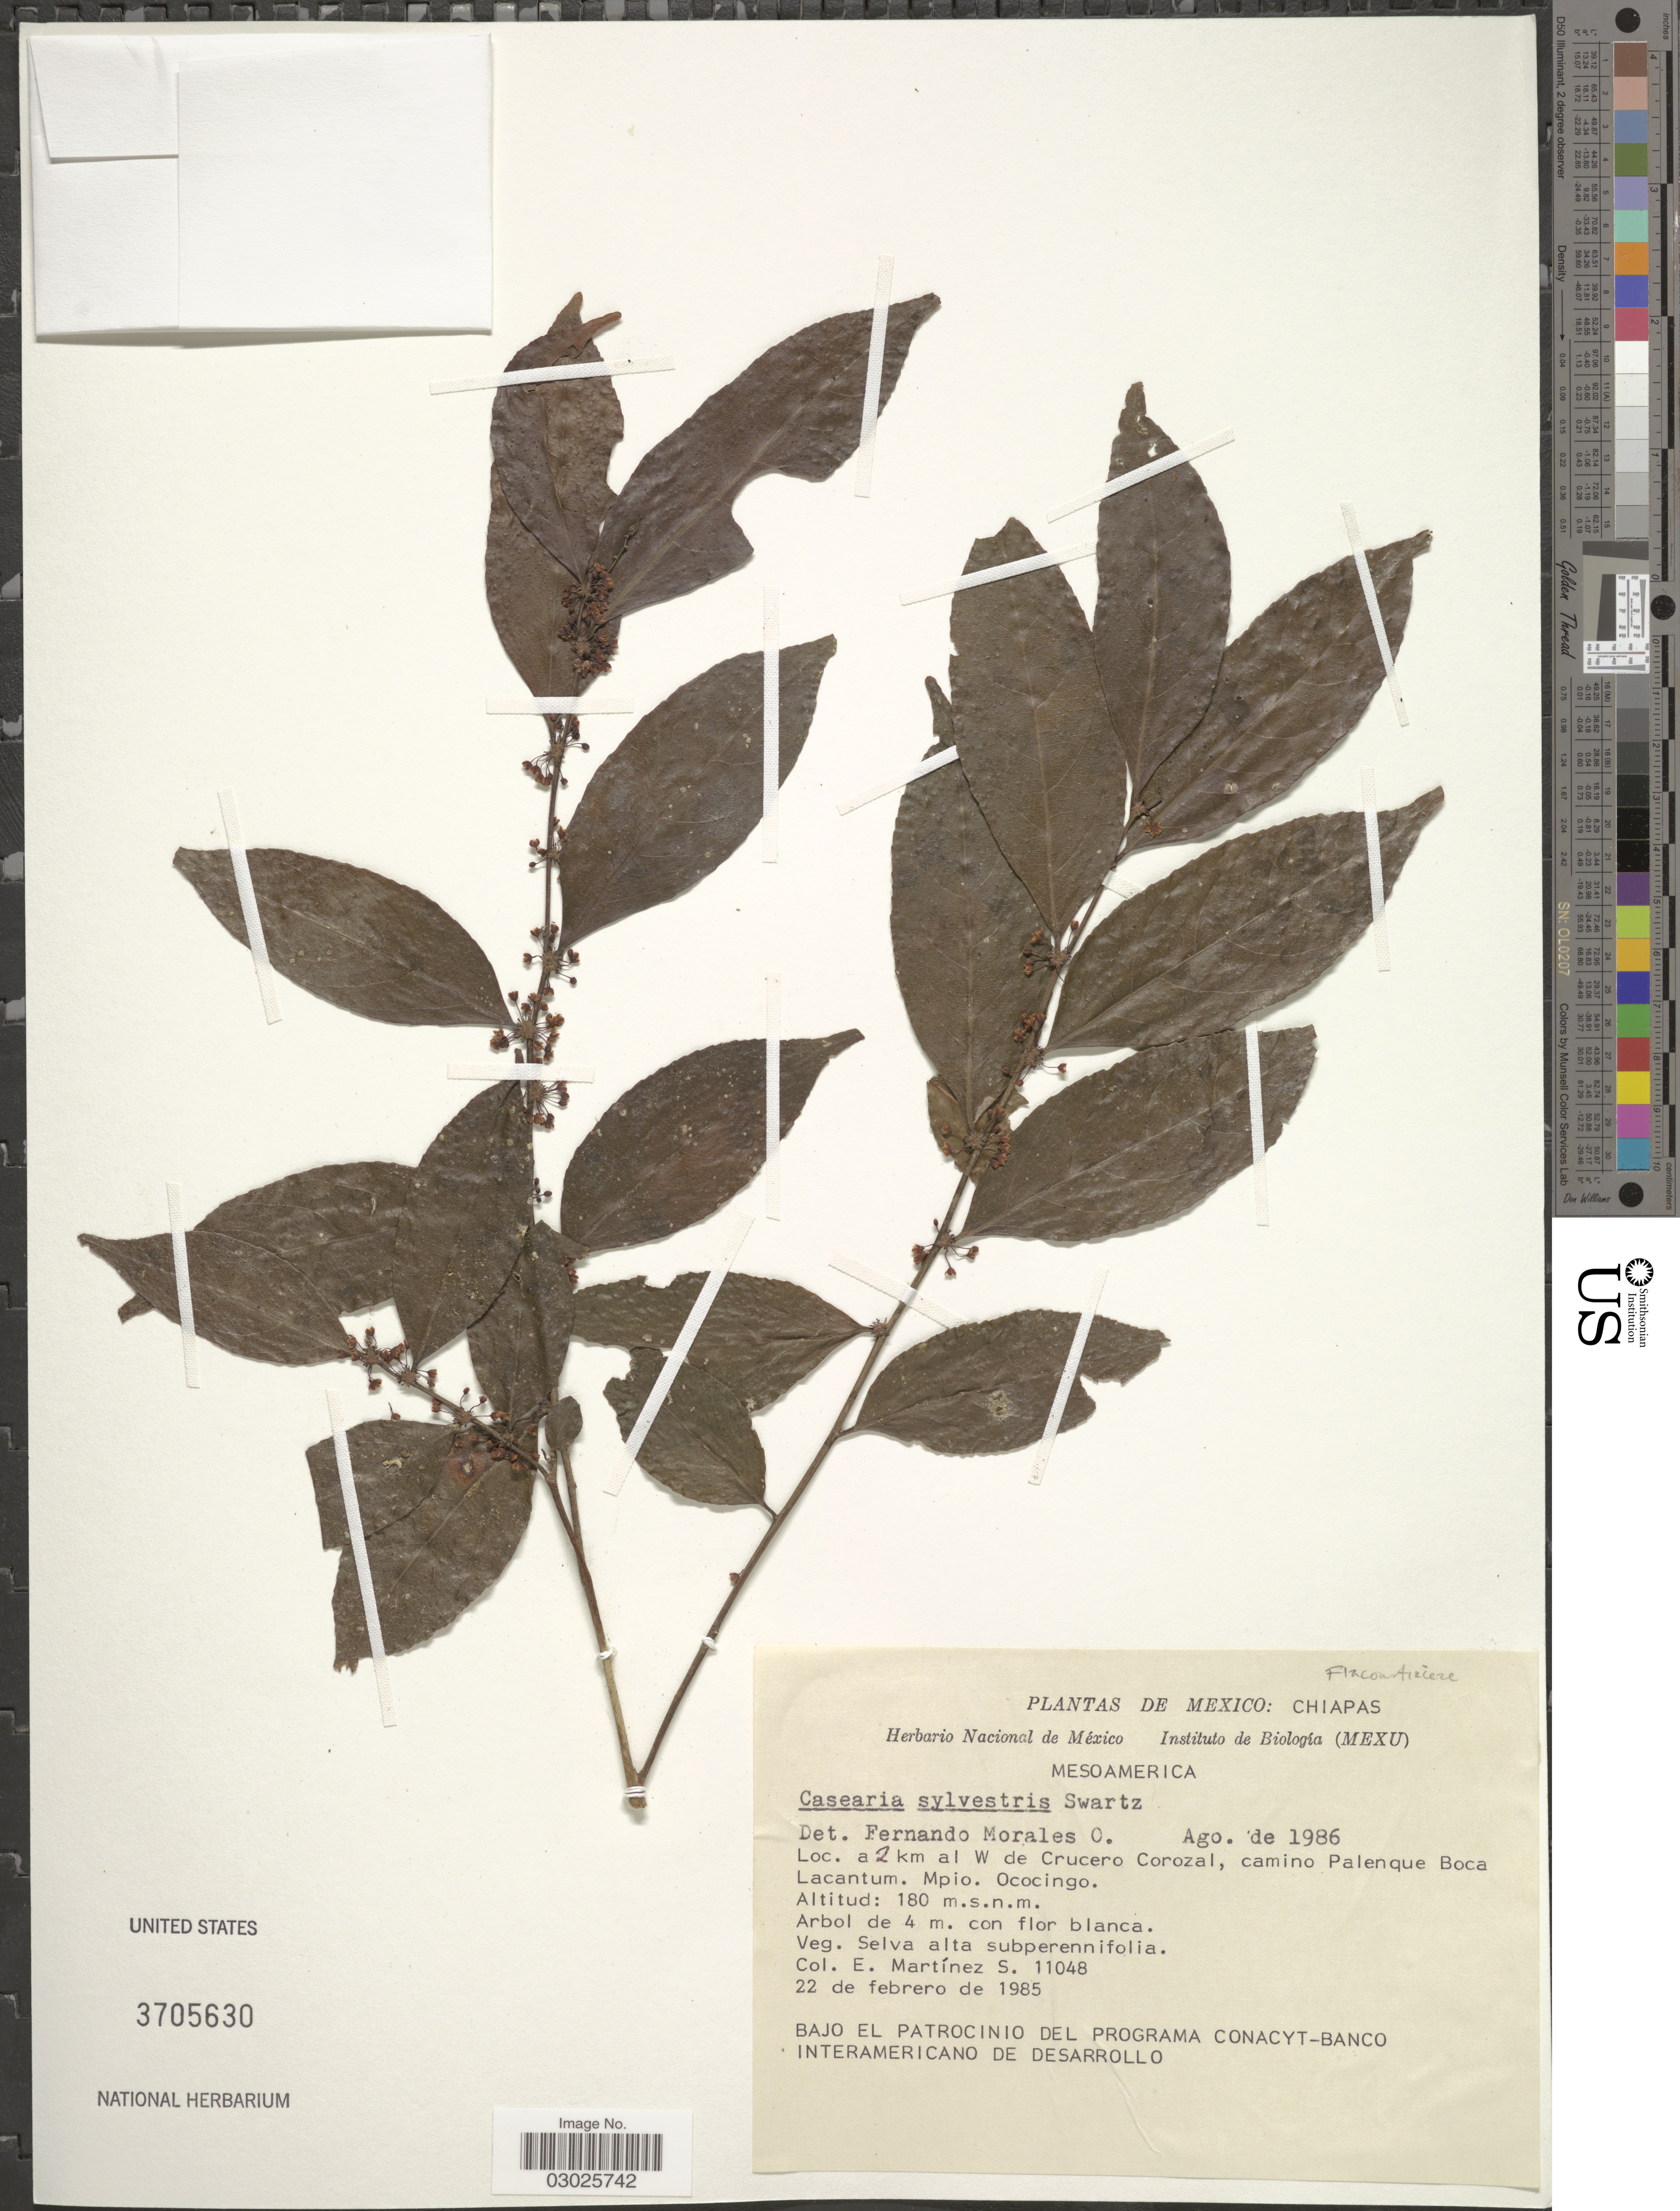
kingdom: Plantae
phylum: Tracheophyta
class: Magnoliopsida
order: Malpighiales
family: Salicaceae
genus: Casearia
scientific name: Casearia sylvestris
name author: Sw.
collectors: E. M. Martínez S.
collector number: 11048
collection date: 1985-02-22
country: Mexico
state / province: Chiapas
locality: A 2 km al W de Crucero Corozal, camino Palenque Boca Lacantum. Mpio. Ococingo.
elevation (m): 180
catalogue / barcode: US 3705630